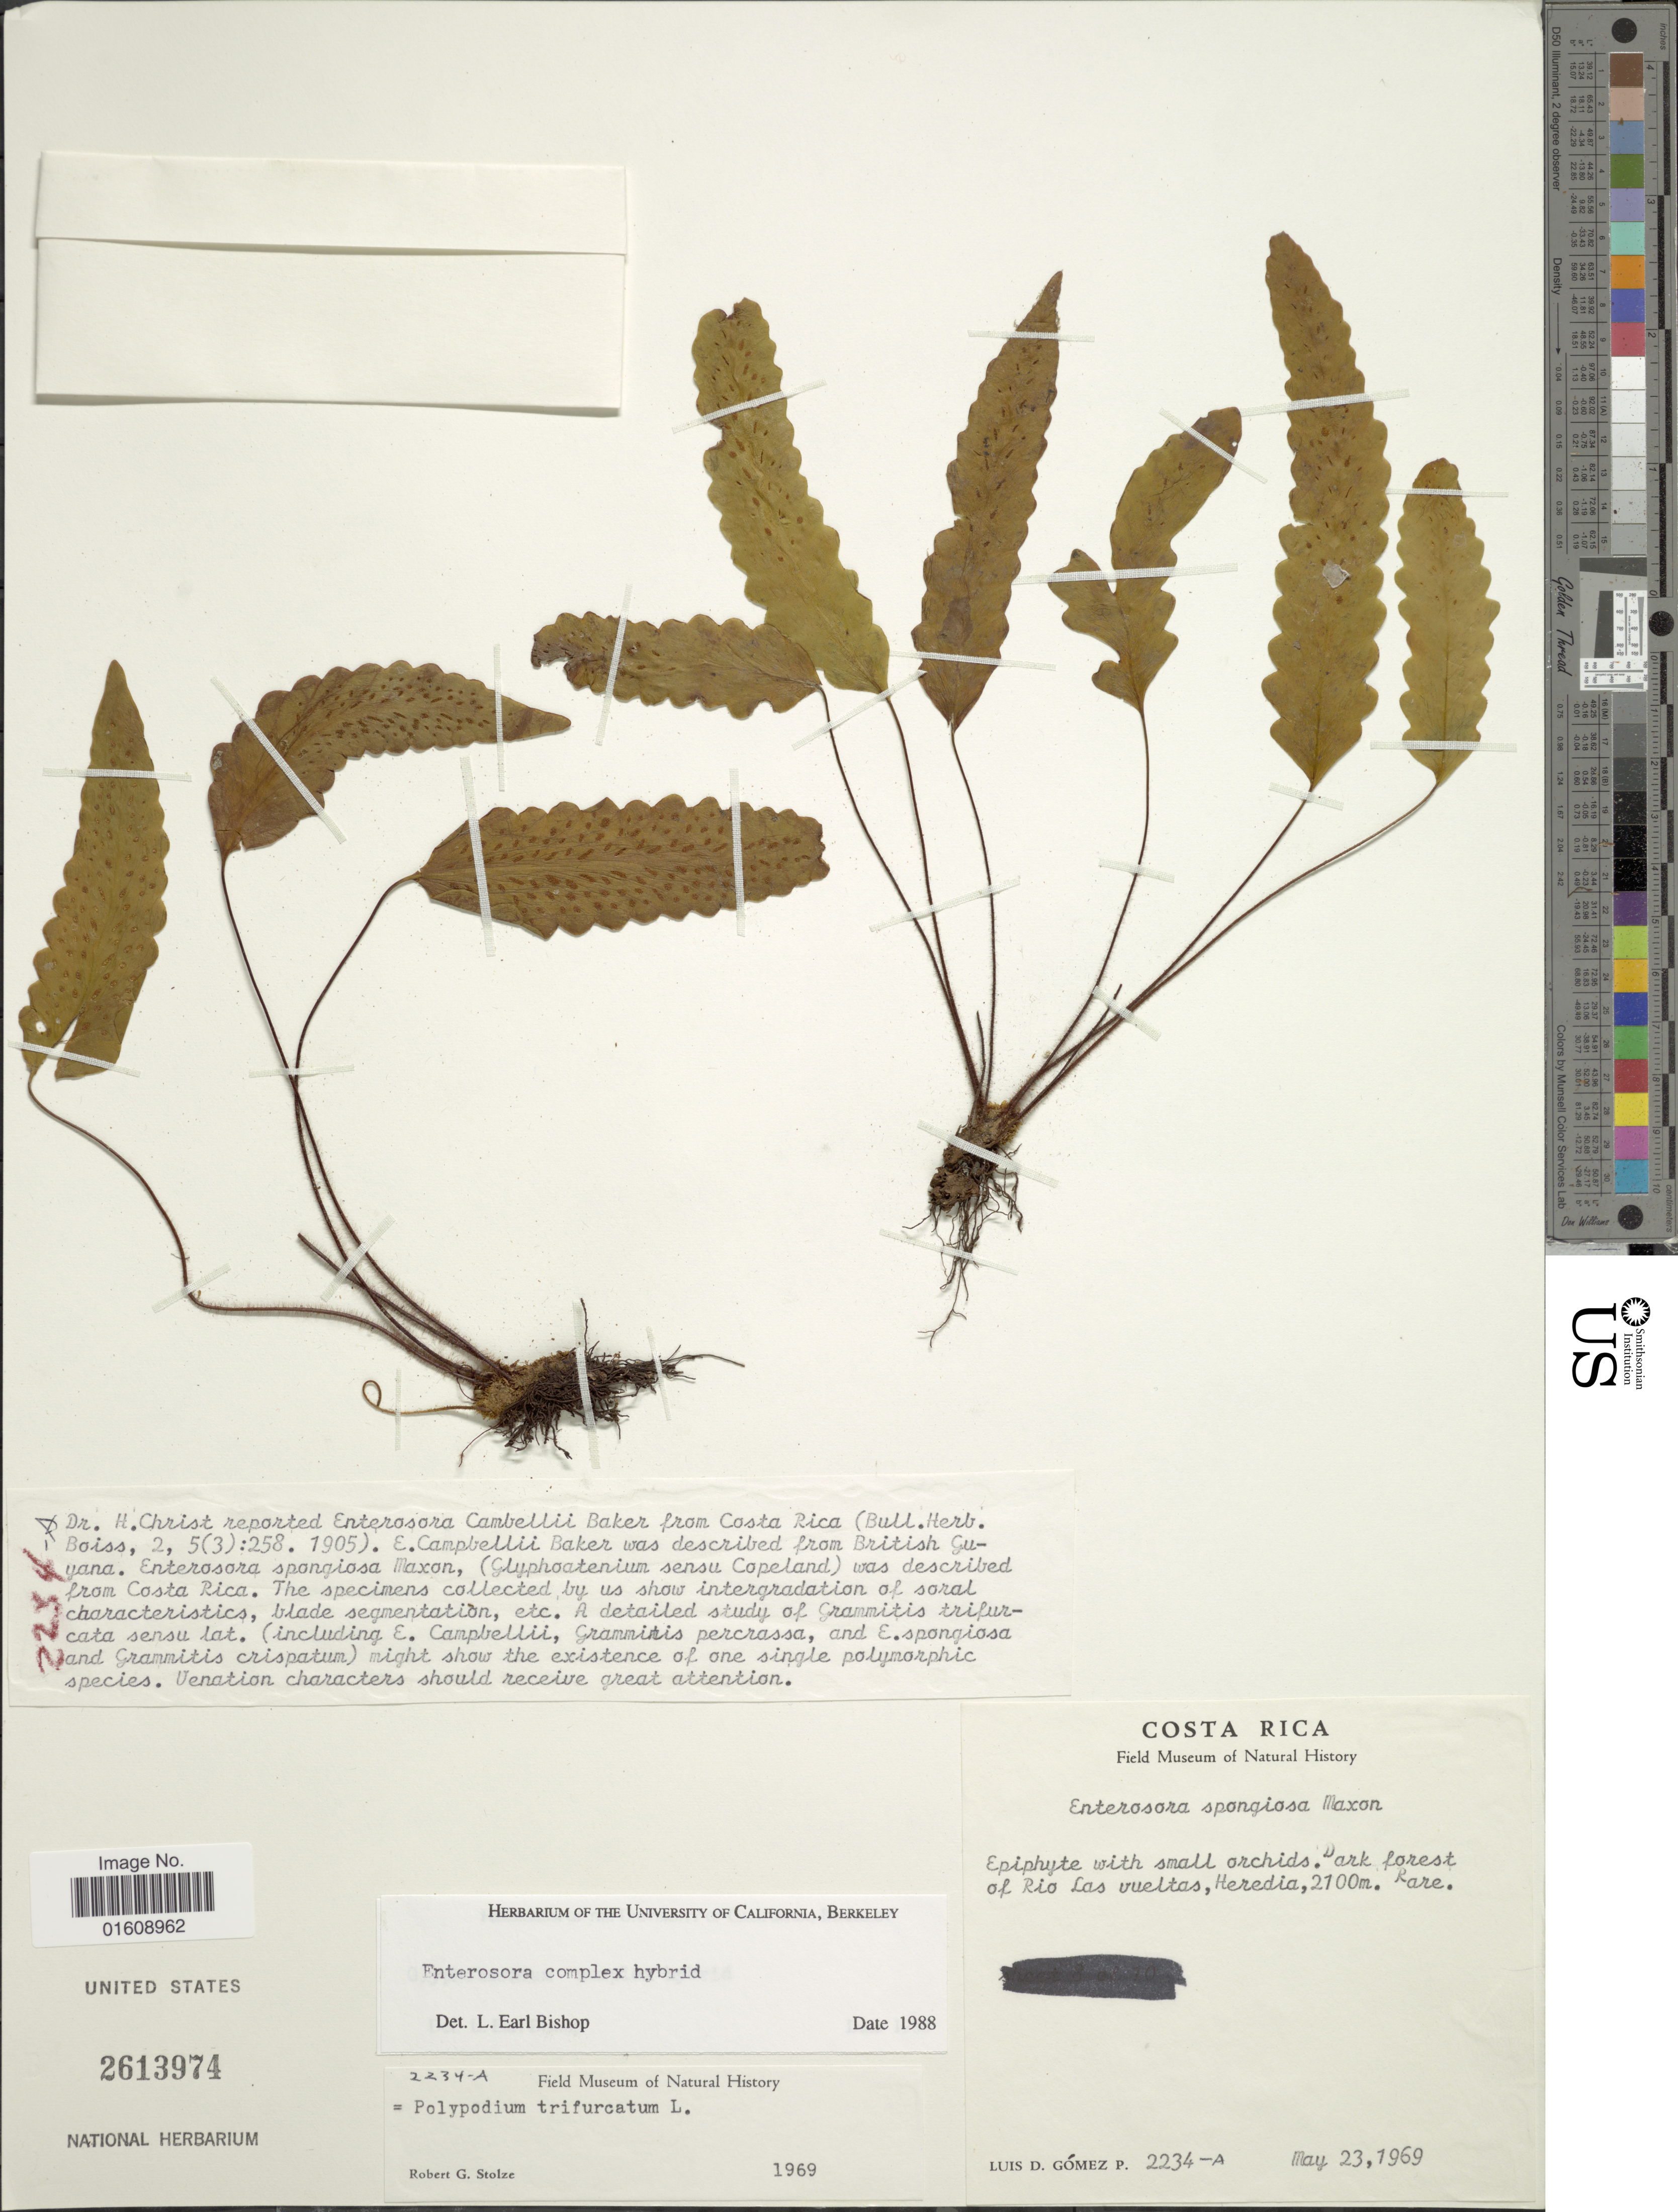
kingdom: Plantae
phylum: Tracheophyta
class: Polypodiopsida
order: Polypodiales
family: Polypodiaceae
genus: Enterosora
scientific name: Enterosora sp.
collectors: L. D. Gómez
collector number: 2234-A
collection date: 1969-05-23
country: Costa Rica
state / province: Heredia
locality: Costa Rica, Dark Forest of Rio Las Vueltas, Heredia.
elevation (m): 2100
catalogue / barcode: US 2613974